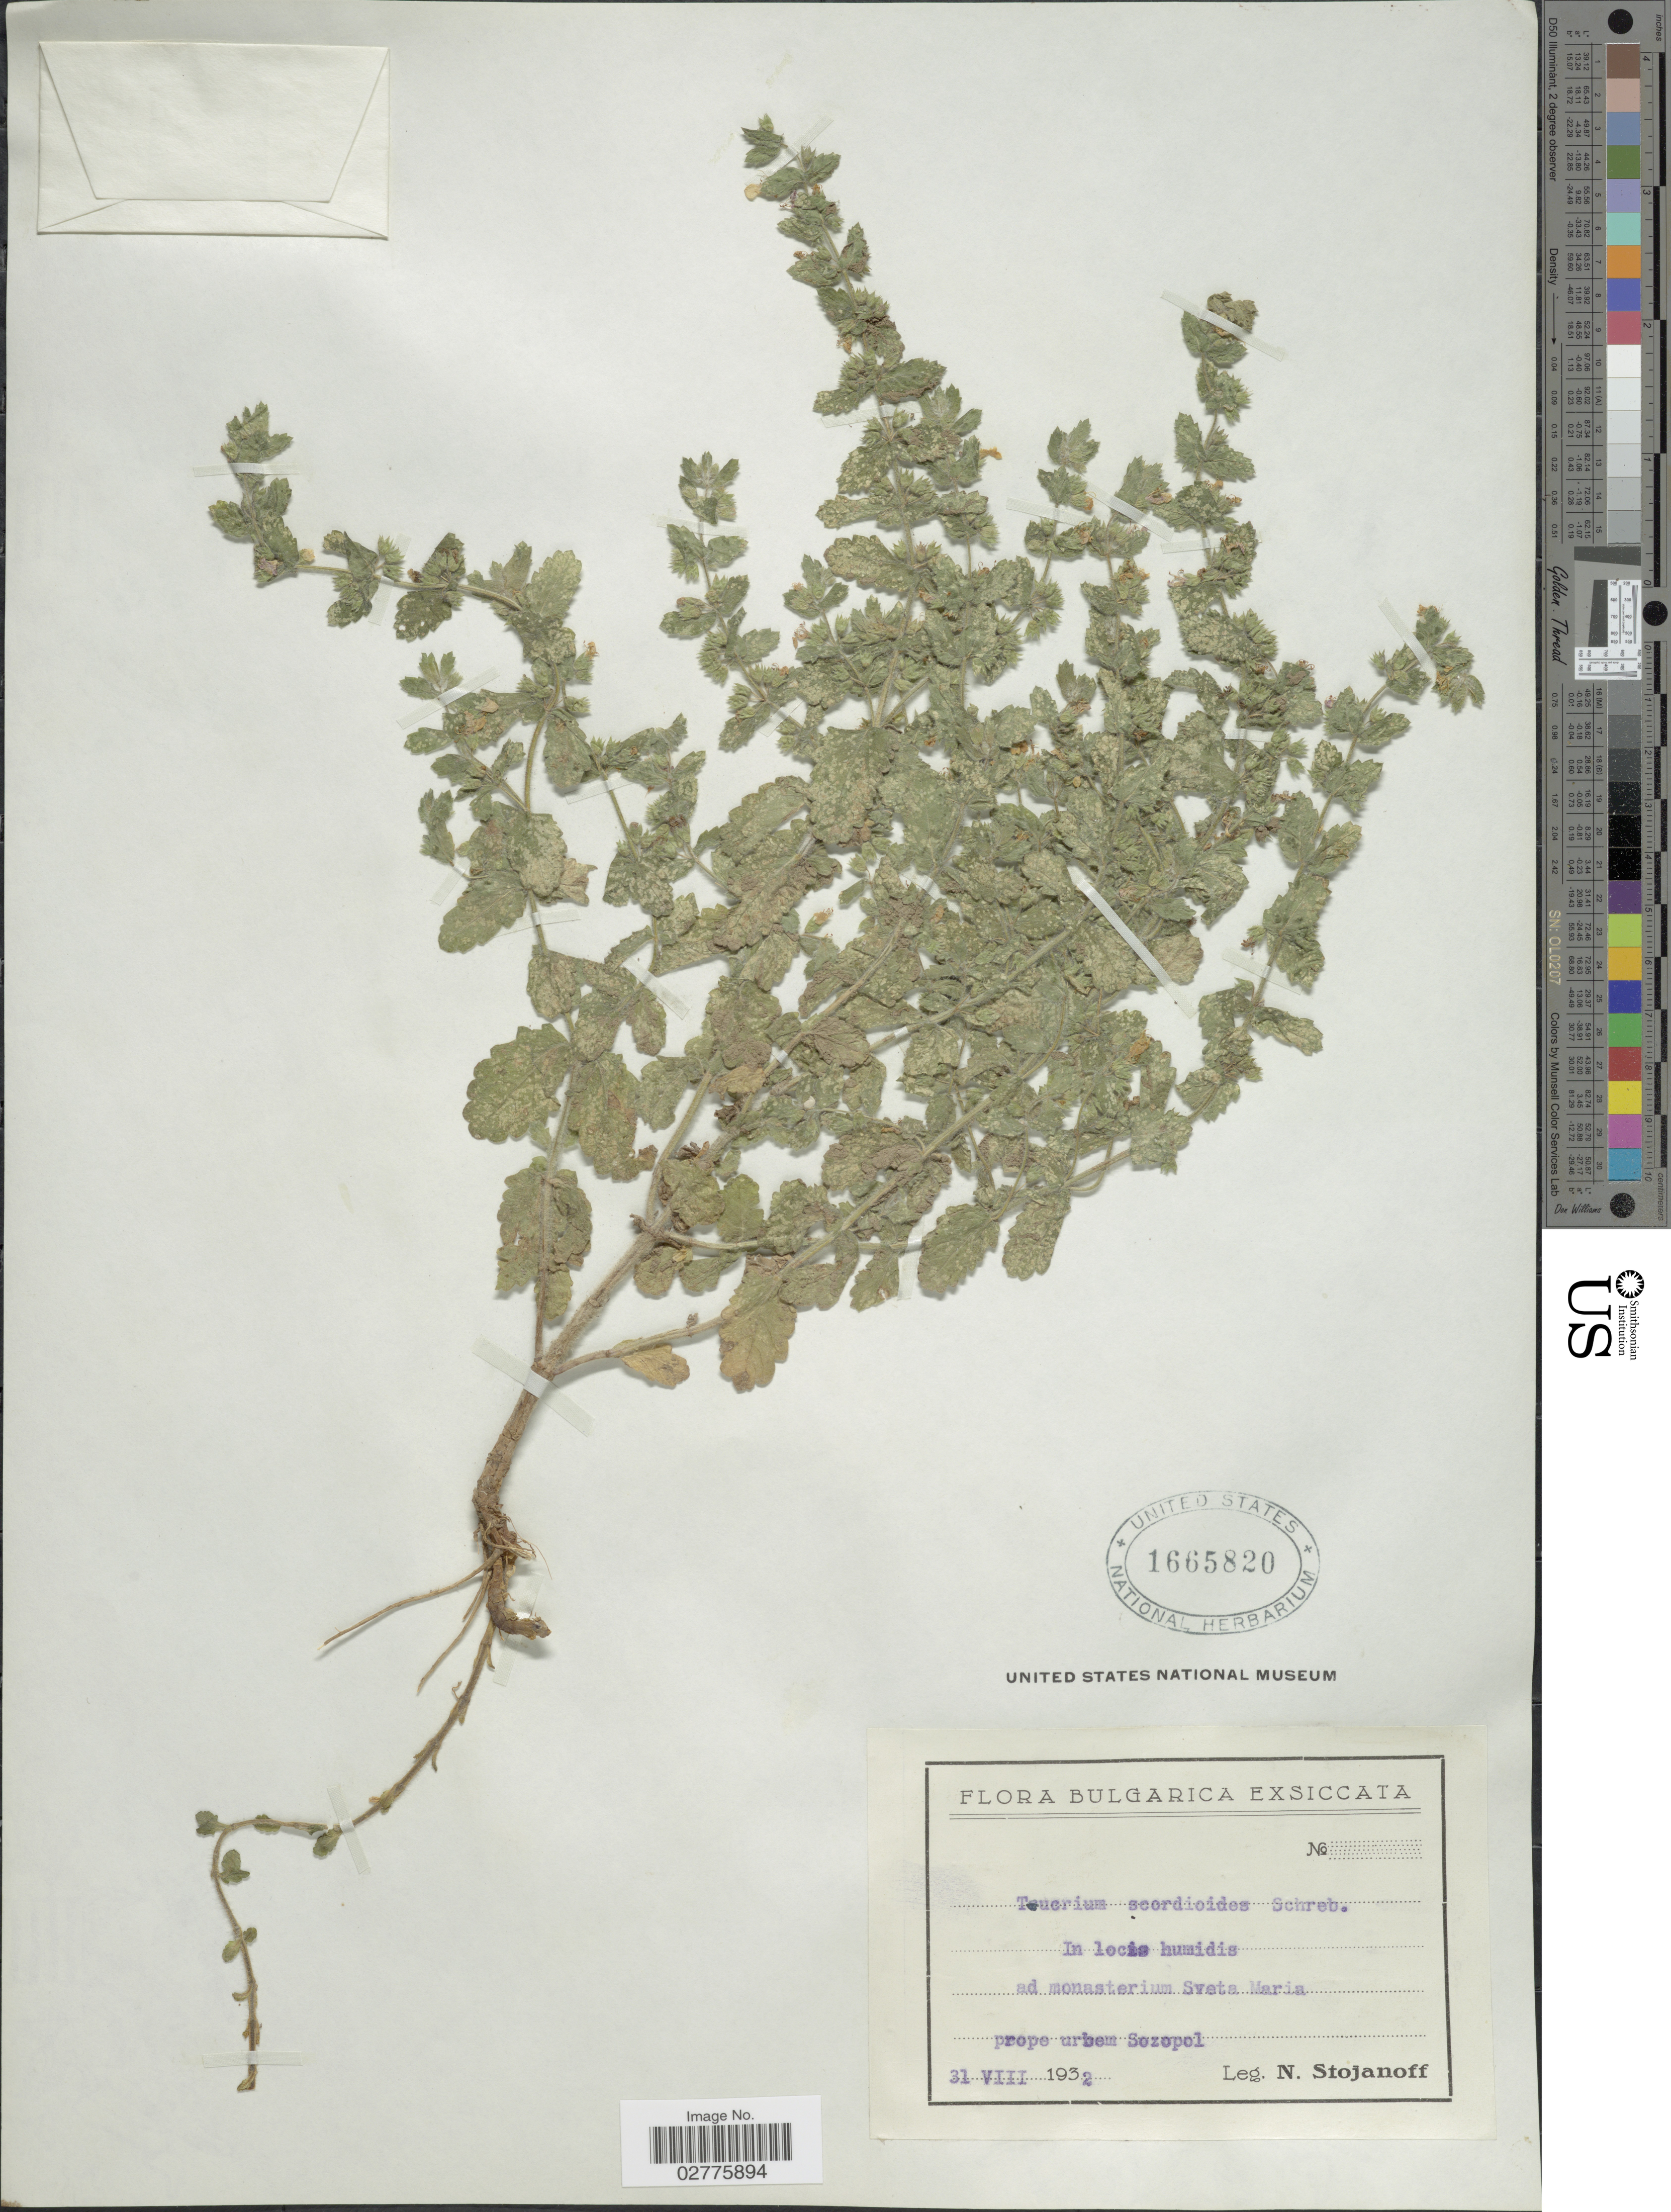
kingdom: Plantae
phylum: Tracheophyta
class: Magnoliopsida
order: Lamiales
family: Lamiaceae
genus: Teucrium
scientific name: Teucrium scordioides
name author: Schreb.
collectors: N. Stojanoff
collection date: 1932-08-31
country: Bulgaria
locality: Bulgarica. Ad monasterium Sveta Maria prope urbem Sozopol.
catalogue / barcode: US 1665820